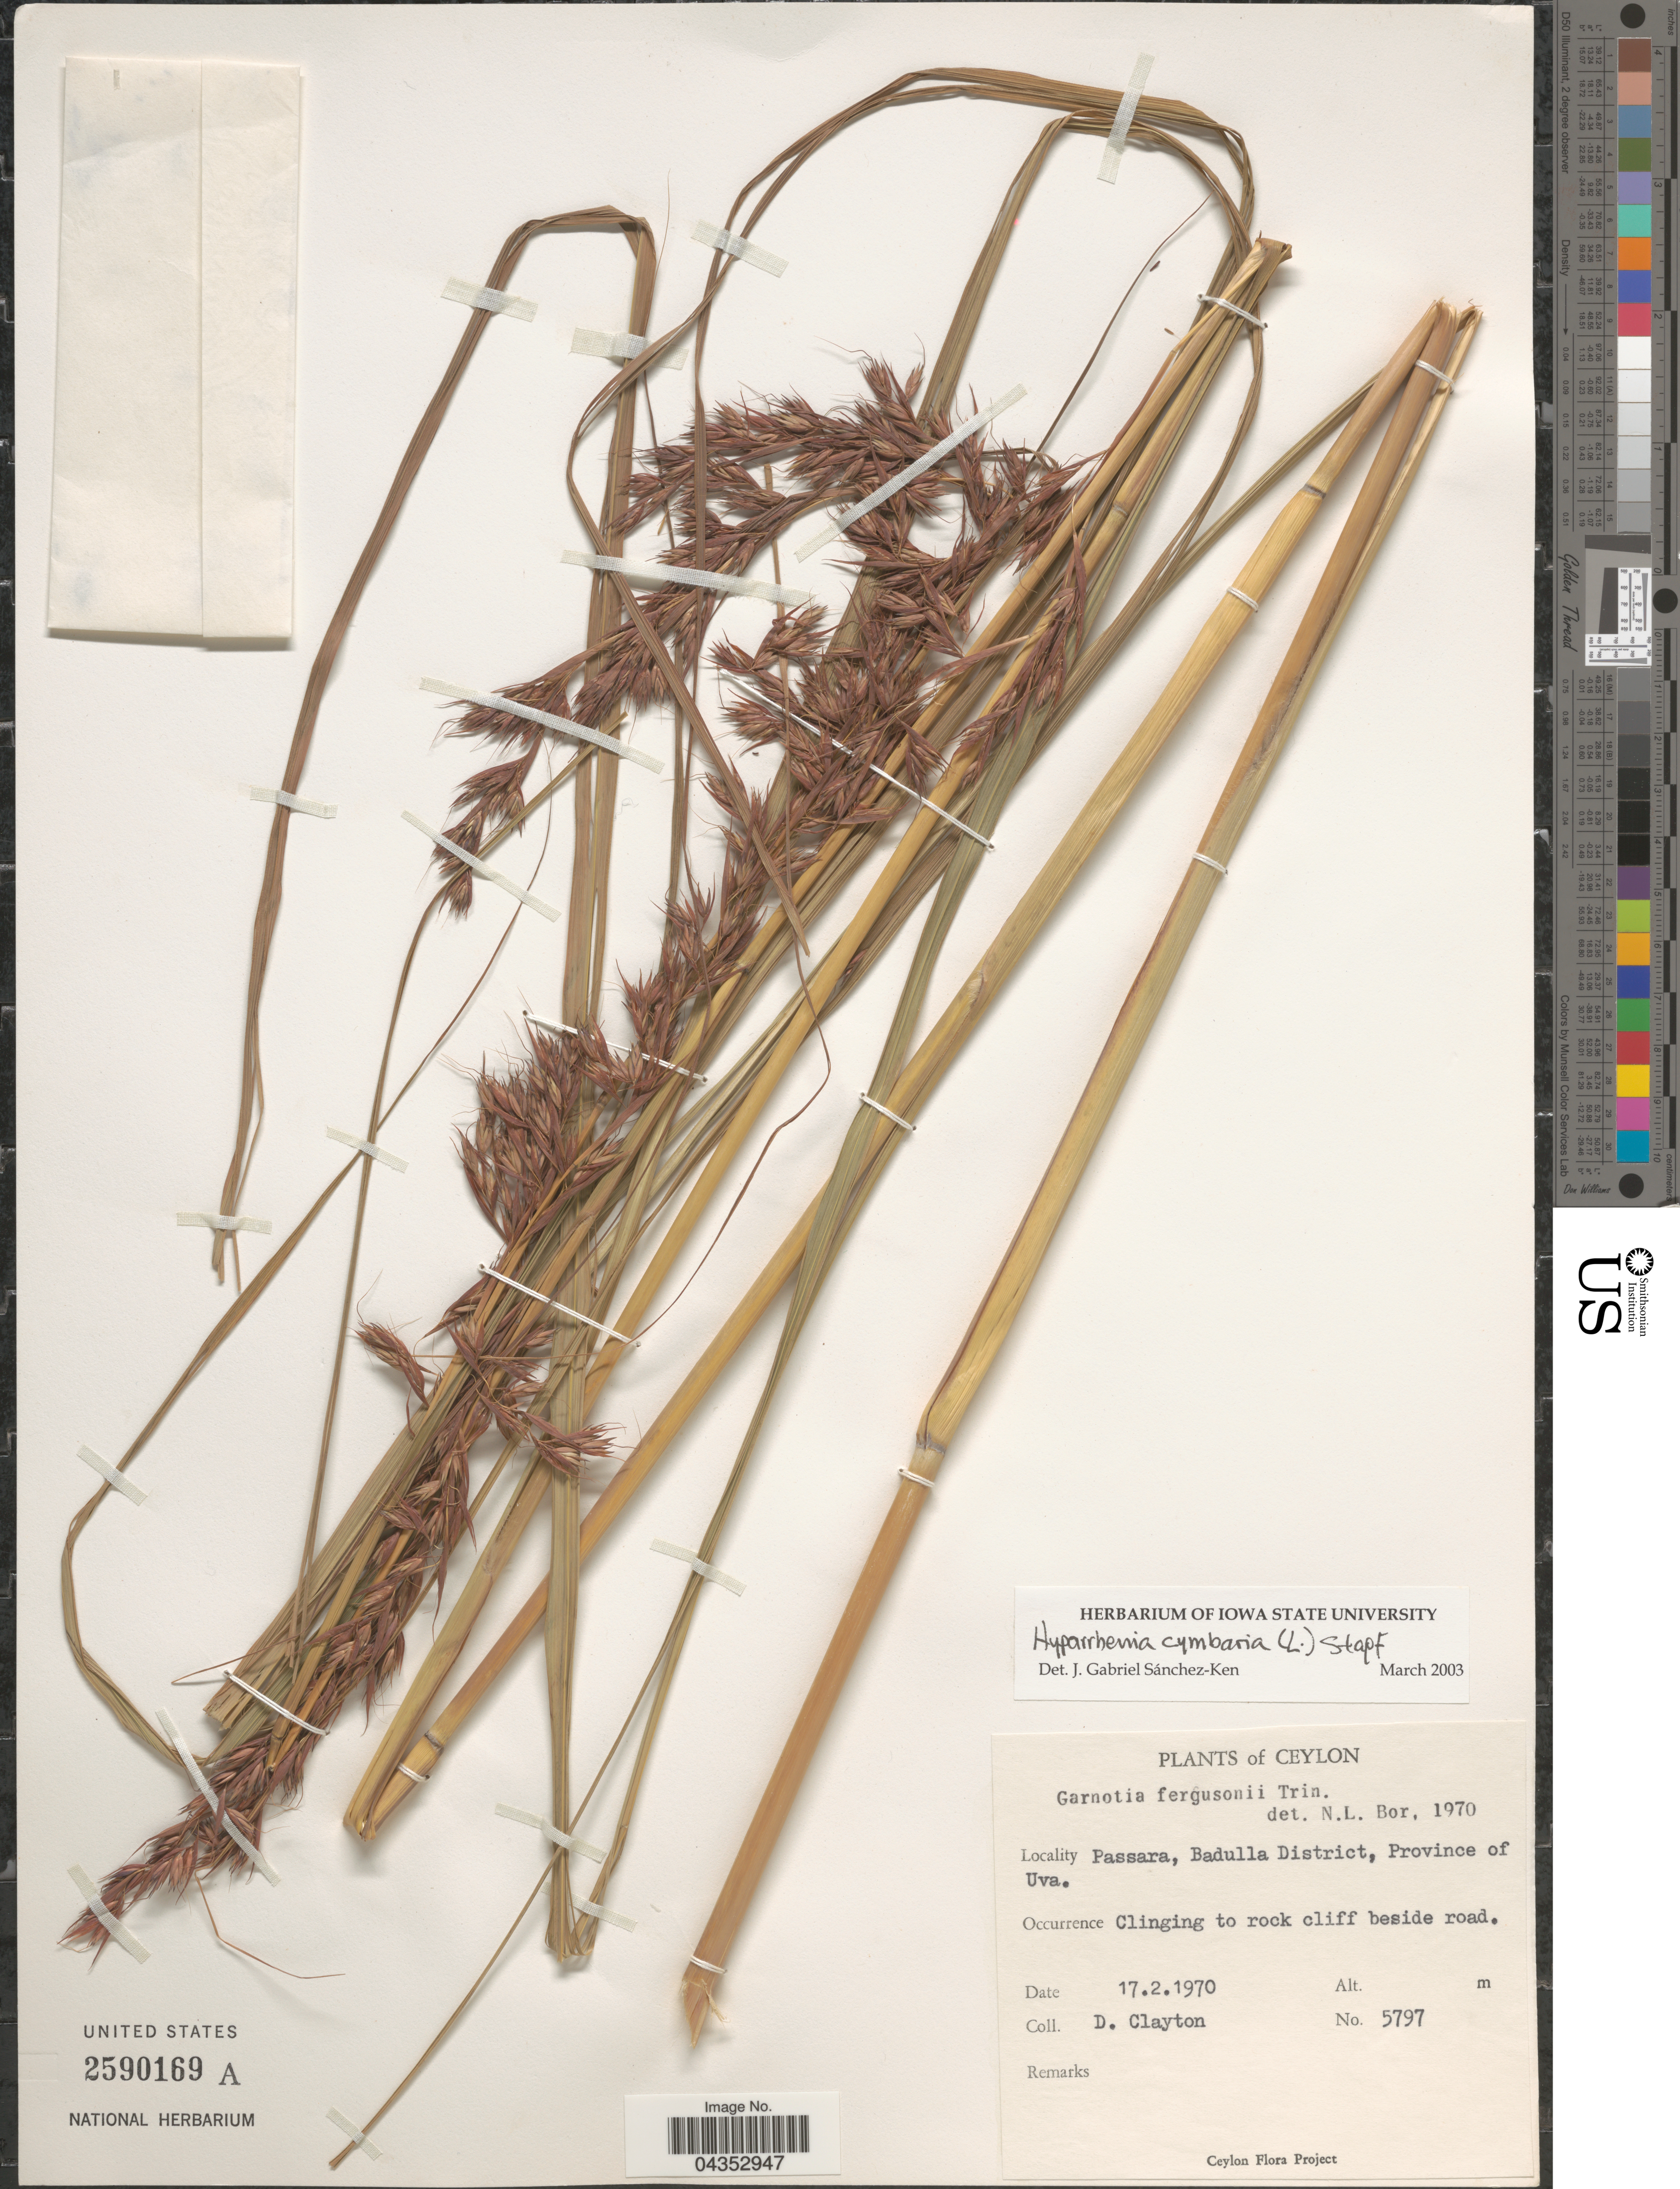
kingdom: Plantae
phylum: Tracheophyta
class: Liliopsida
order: Poales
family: Poaceae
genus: Hyparrhenia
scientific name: Hyparrhenia cymbaria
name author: (L.) Stapf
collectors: D. Clayton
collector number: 5797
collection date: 1970-02-17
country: Sri Lanka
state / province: Uva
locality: Ceylon. Passara, Badulla District.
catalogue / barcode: US 2590169A